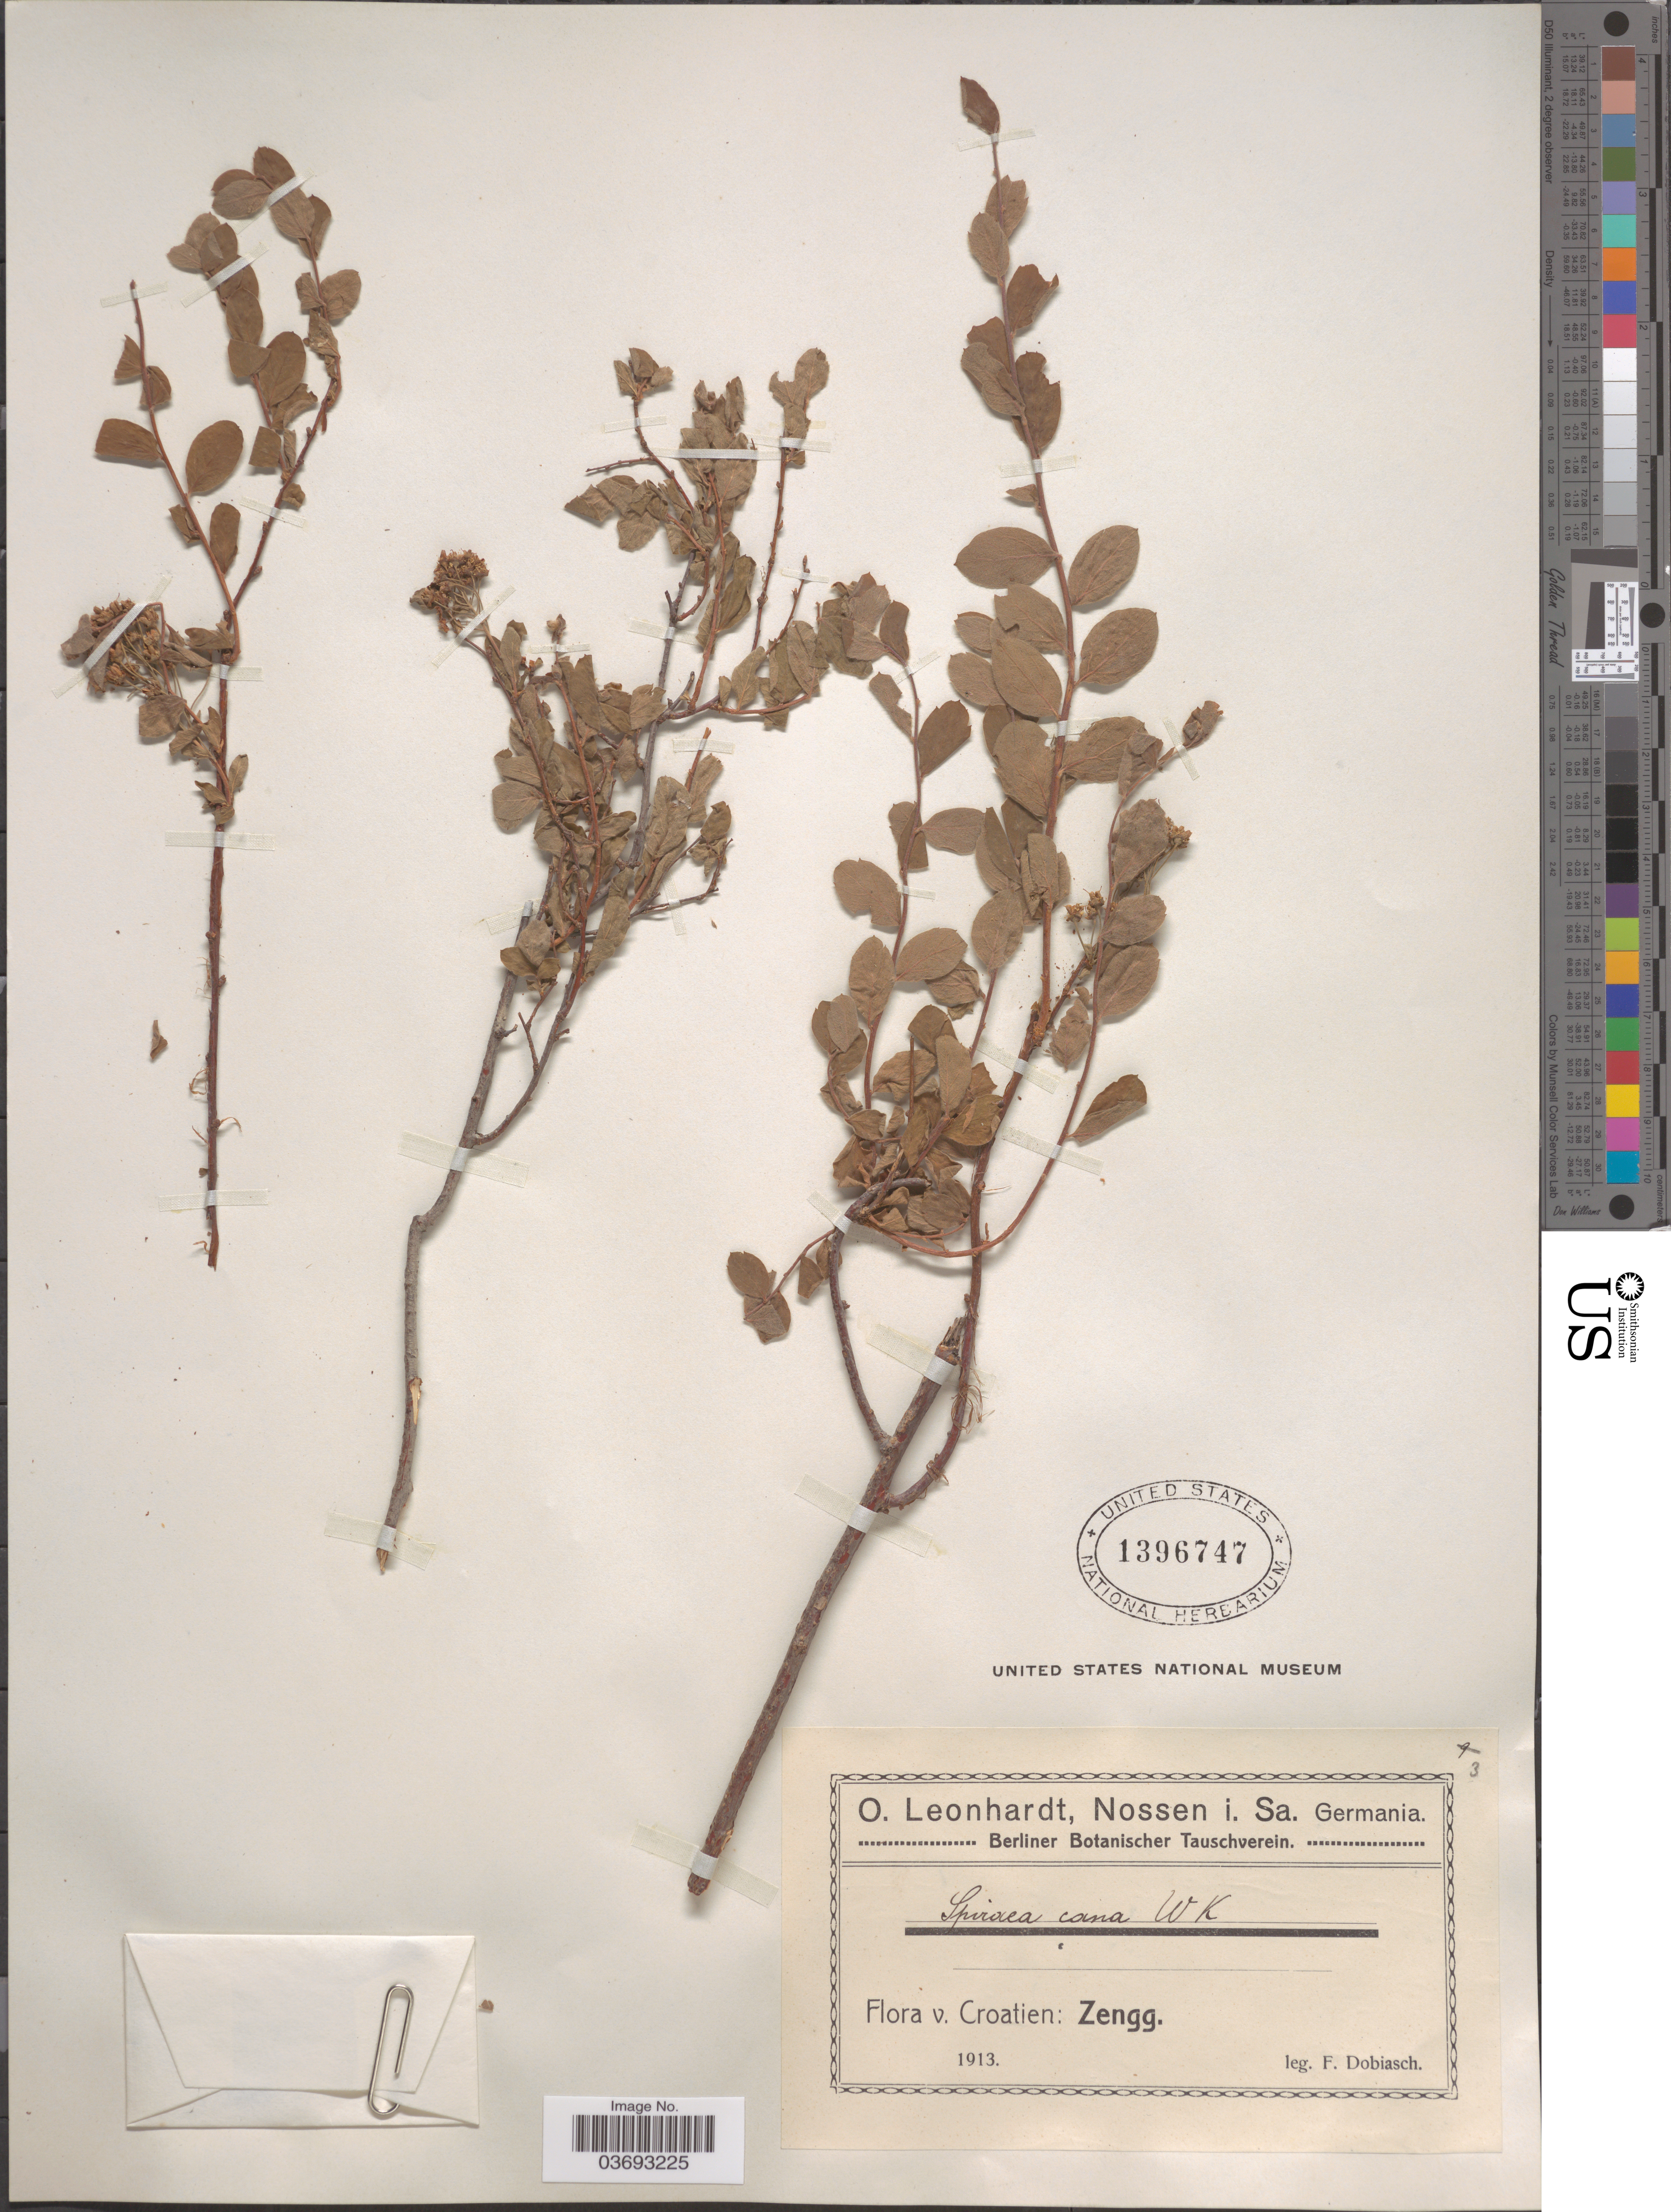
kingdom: Plantae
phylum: Tracheophyta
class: Magnoliopsida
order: Rosales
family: Rosaceae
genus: Spiraea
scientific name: Spiraea cana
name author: Waldst. & Kit.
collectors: F. Dobiasch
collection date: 1913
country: Croatia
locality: Zengg.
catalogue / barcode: US 1396747